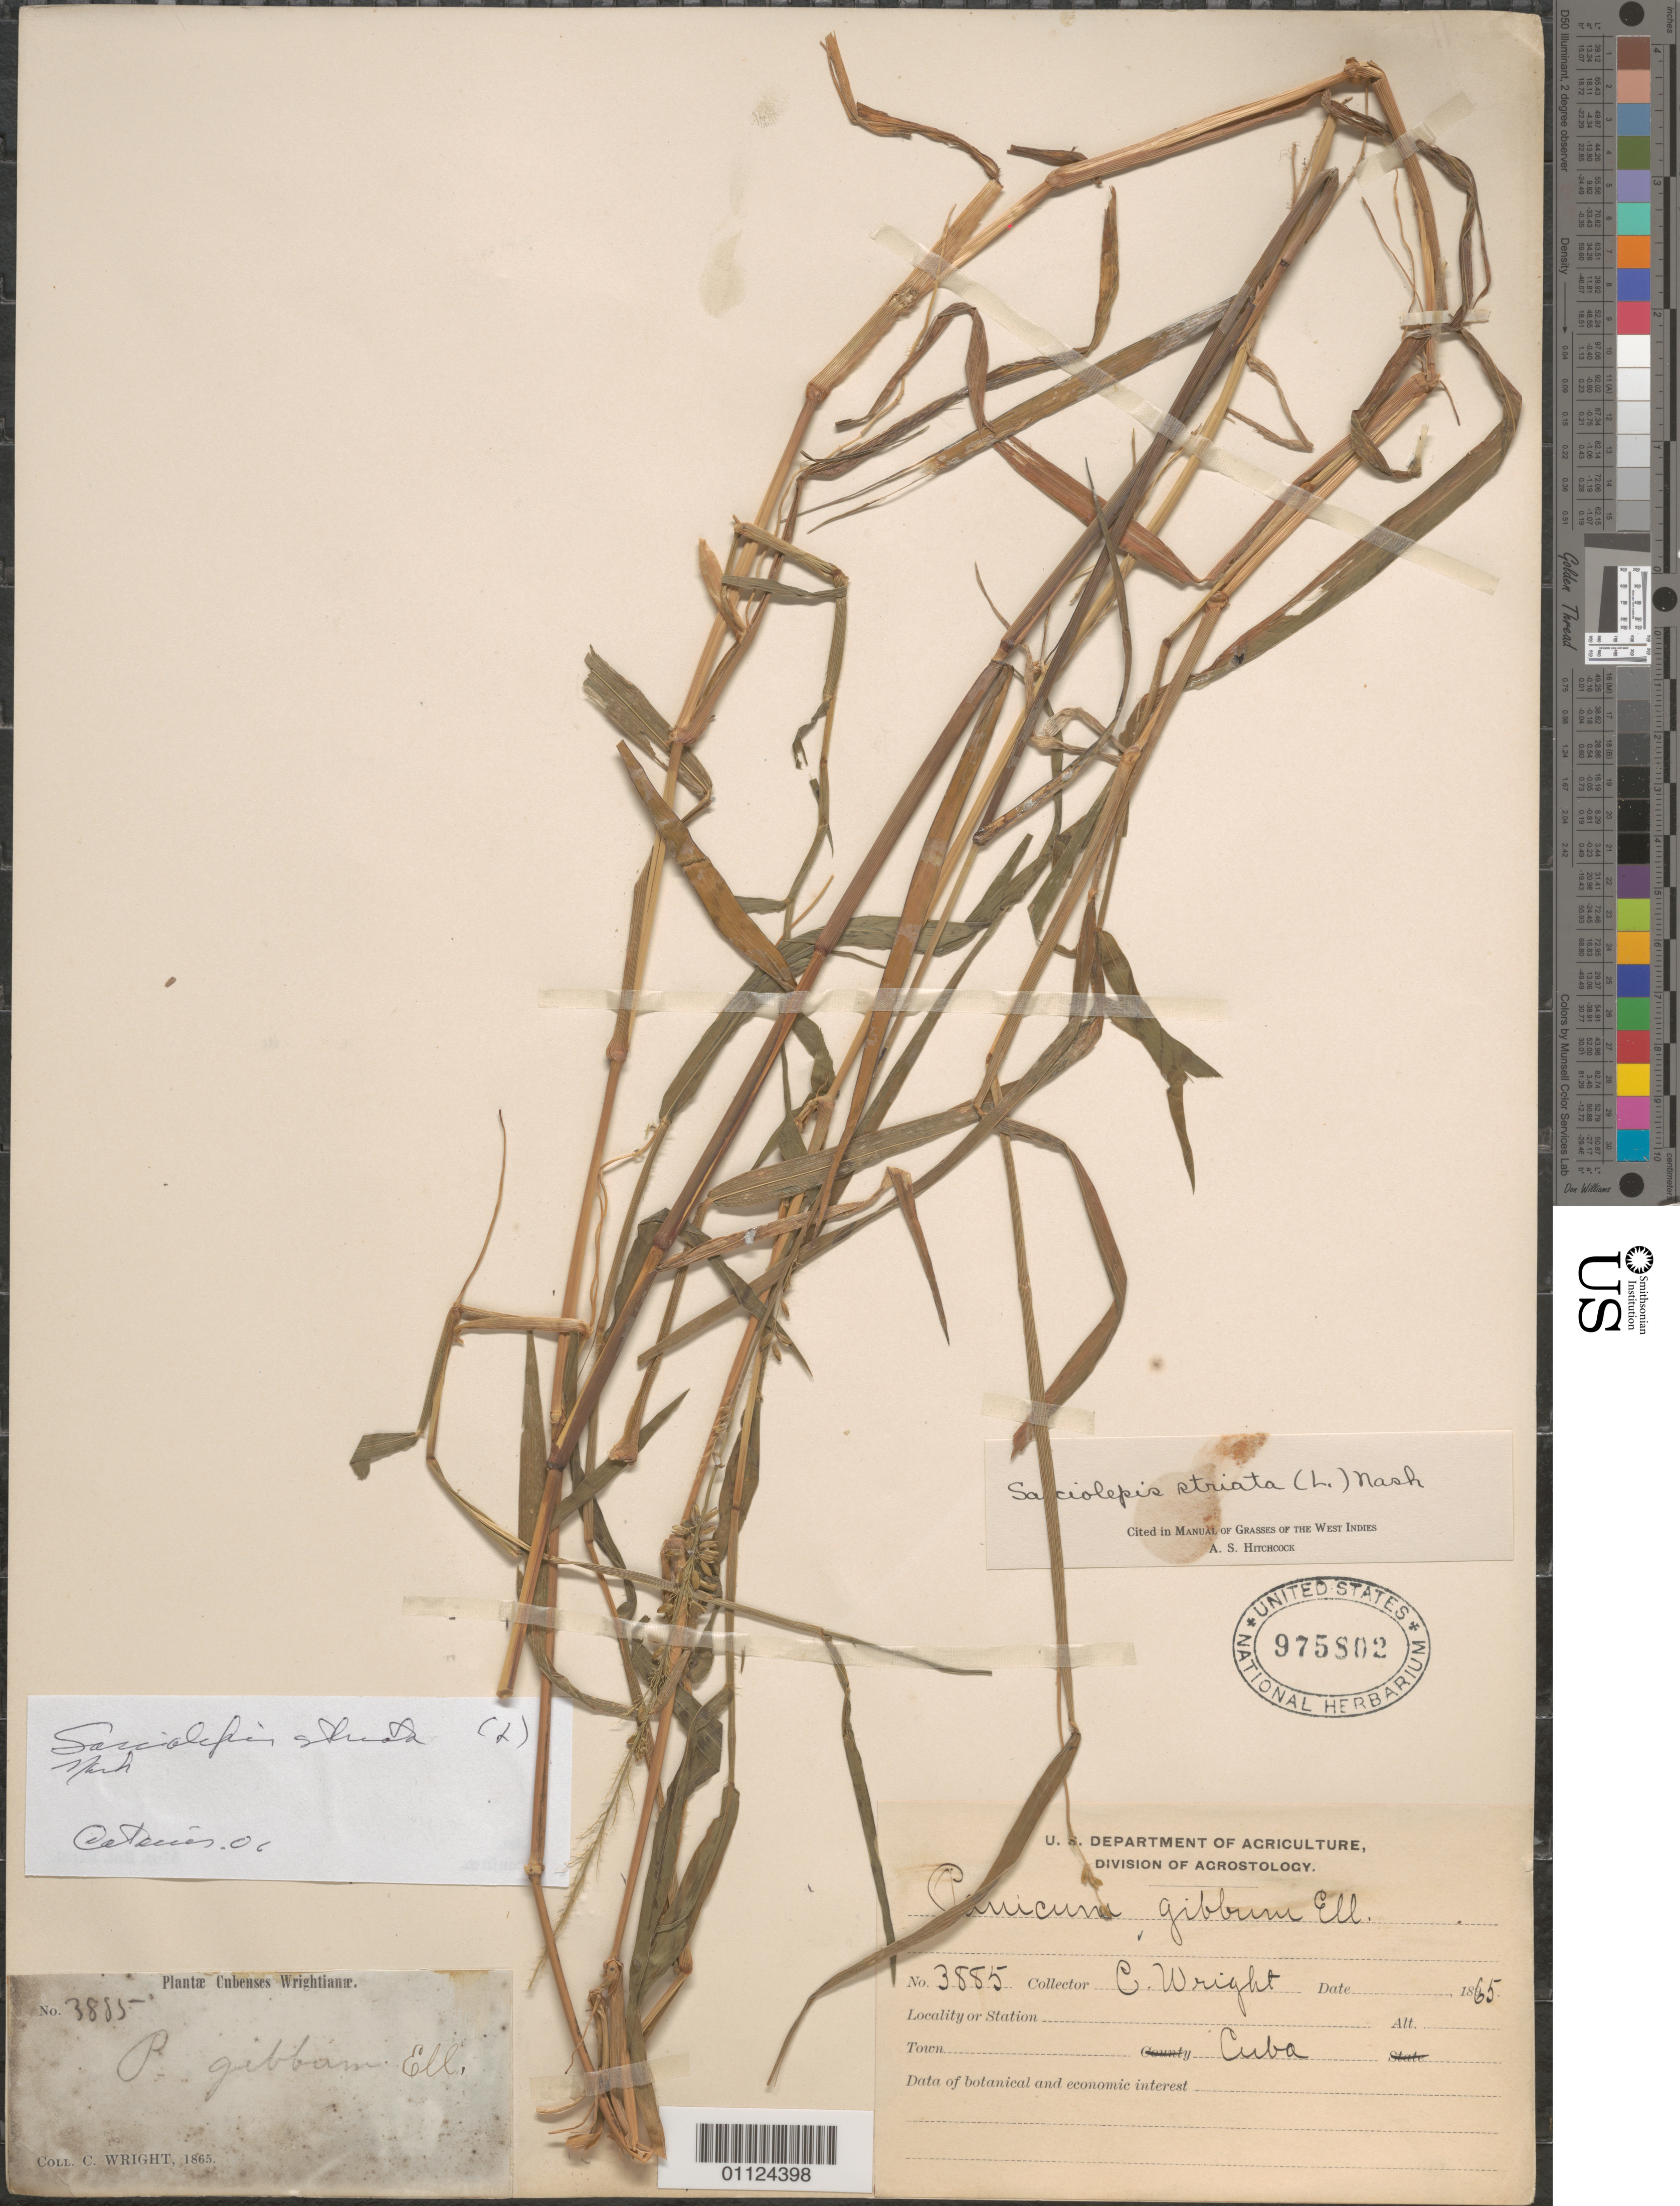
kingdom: Plantae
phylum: Tracheophyta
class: Liliopsida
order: Poales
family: Poaceae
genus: Sacciolepis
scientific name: Sacciolepis striata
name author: (L.) Nash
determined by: Catasús Guerra, L. J.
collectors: C. Wright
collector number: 3885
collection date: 1865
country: Cuba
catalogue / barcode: US 975802